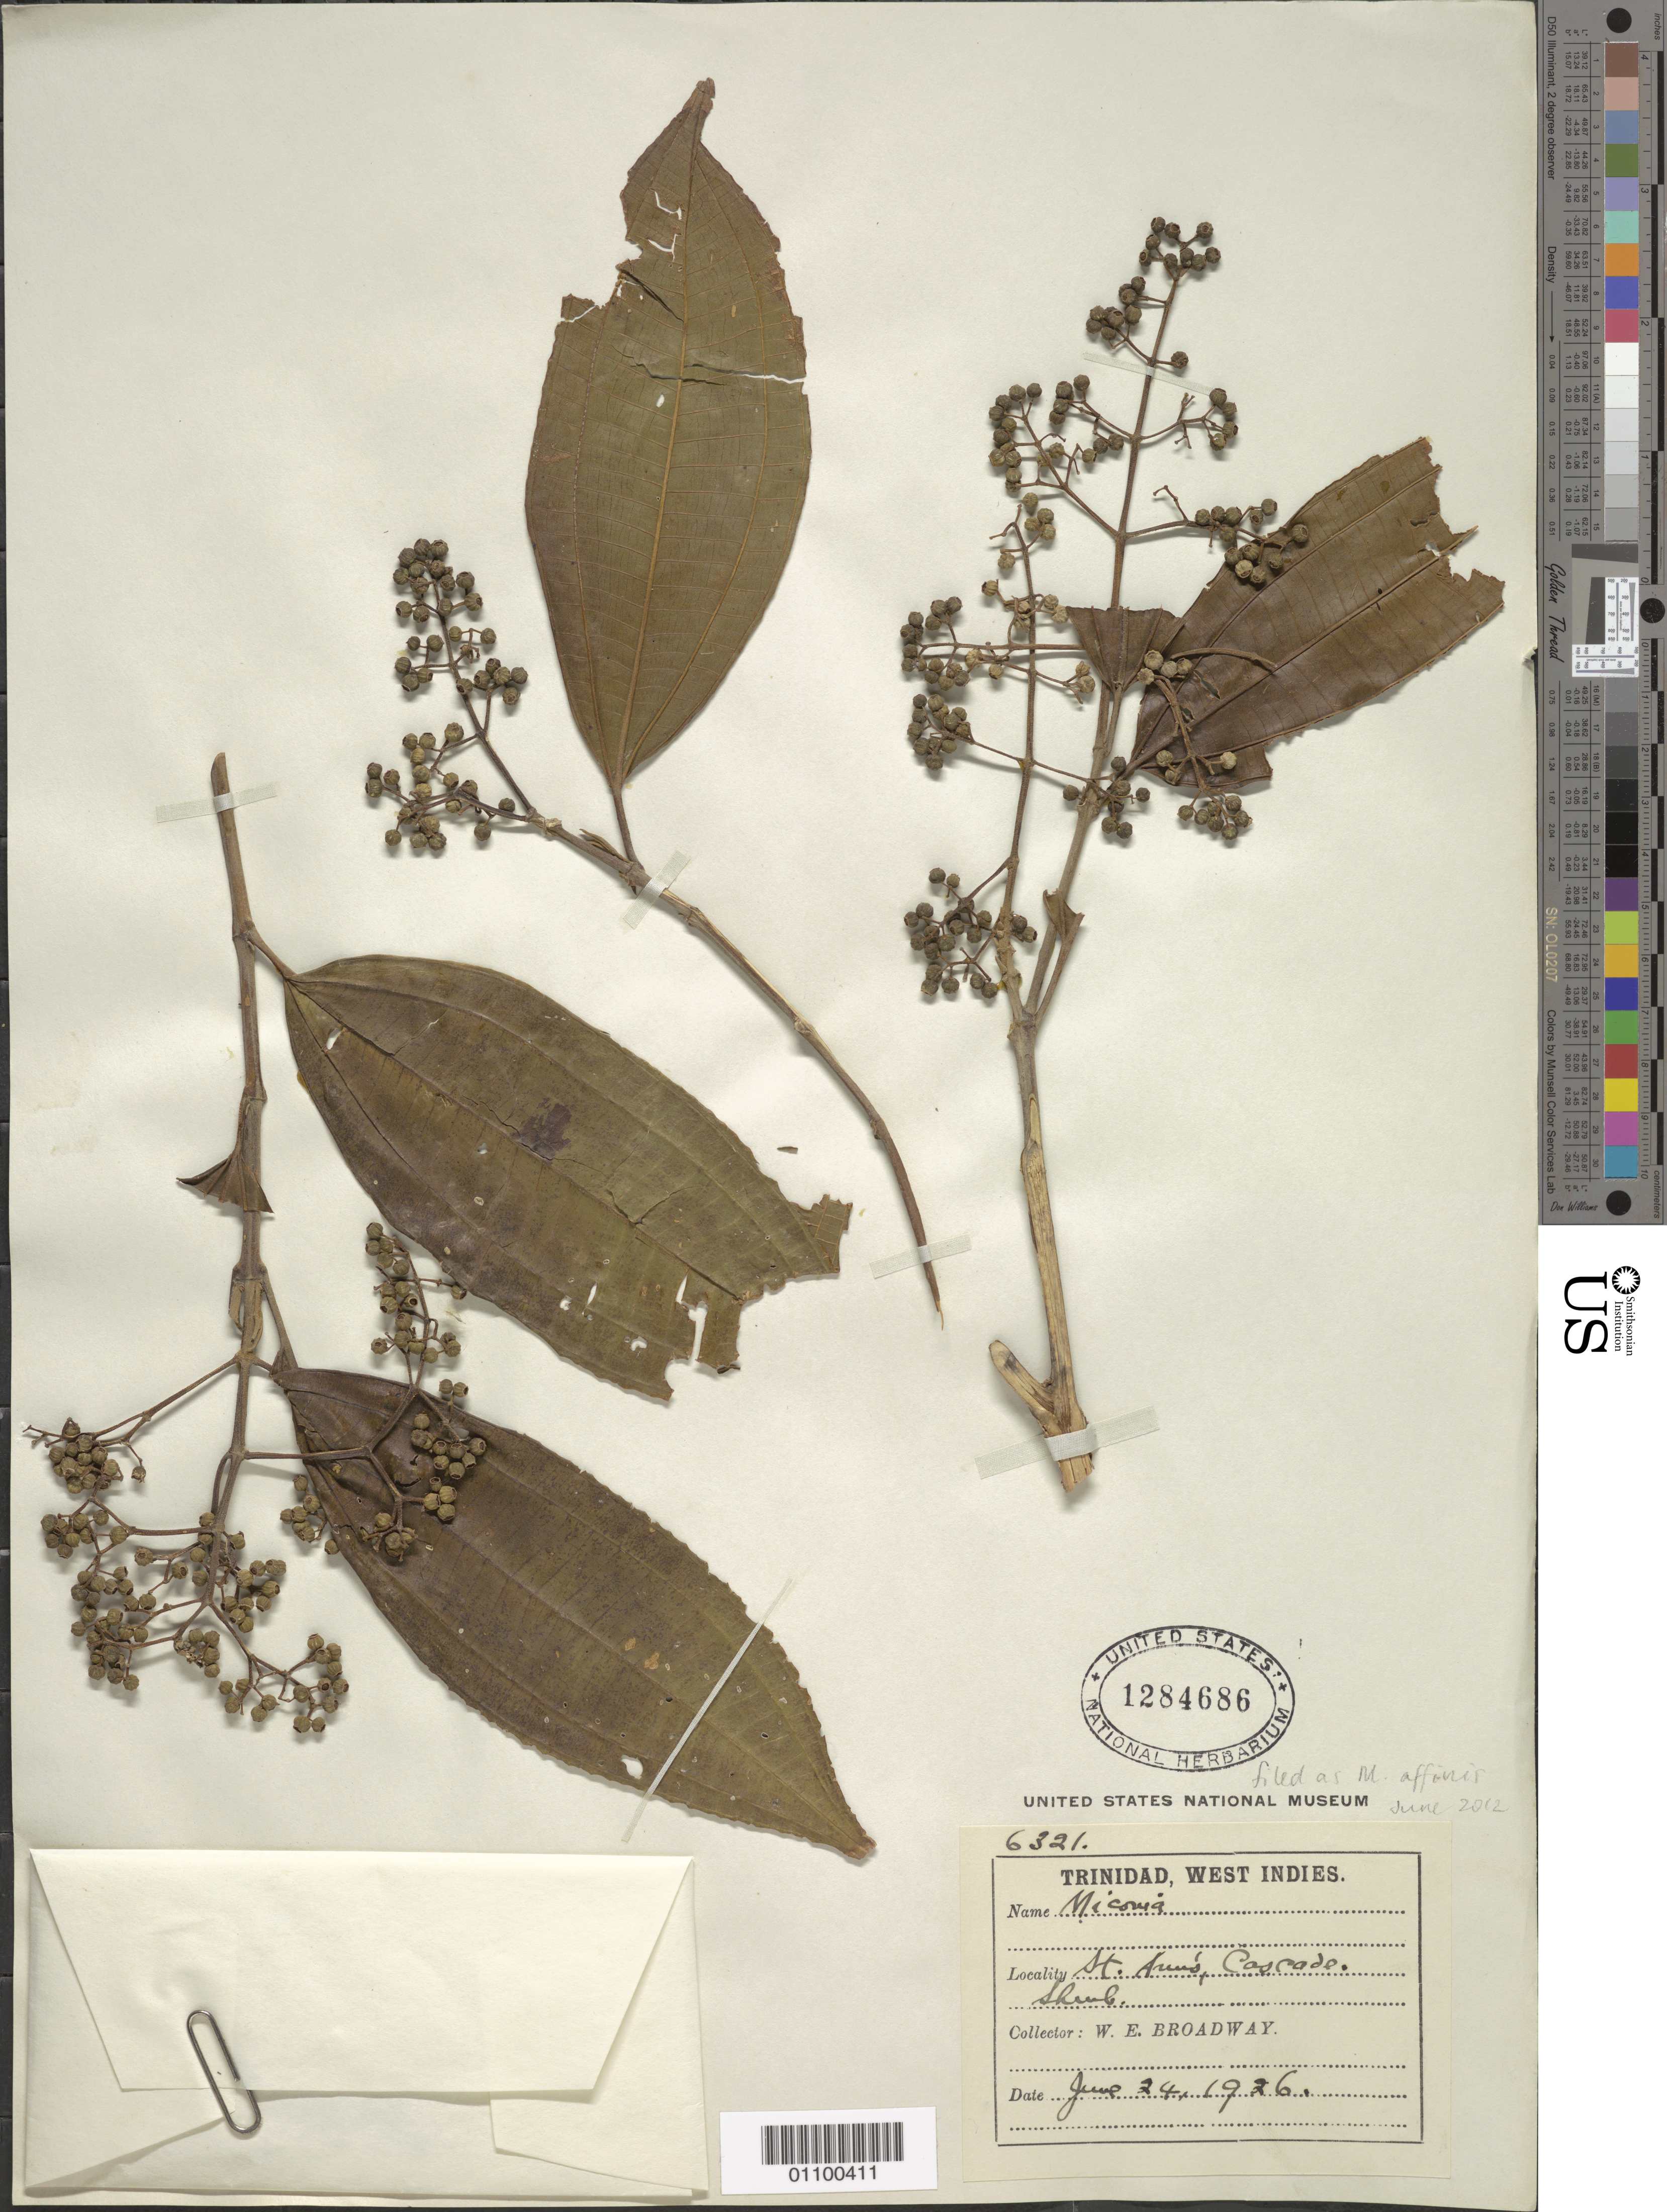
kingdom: Plantae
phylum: Tracheophyta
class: Magnoliopsida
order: Myrtales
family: Melastomataceae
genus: Miconia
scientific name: Miconia affinis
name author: DC.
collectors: W. E. Broadway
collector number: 6321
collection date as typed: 24 Jun 1926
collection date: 1926-06-24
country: Trinidad and Tobago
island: Trinidad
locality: St. Ann's, Cascade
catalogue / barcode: US 1284686